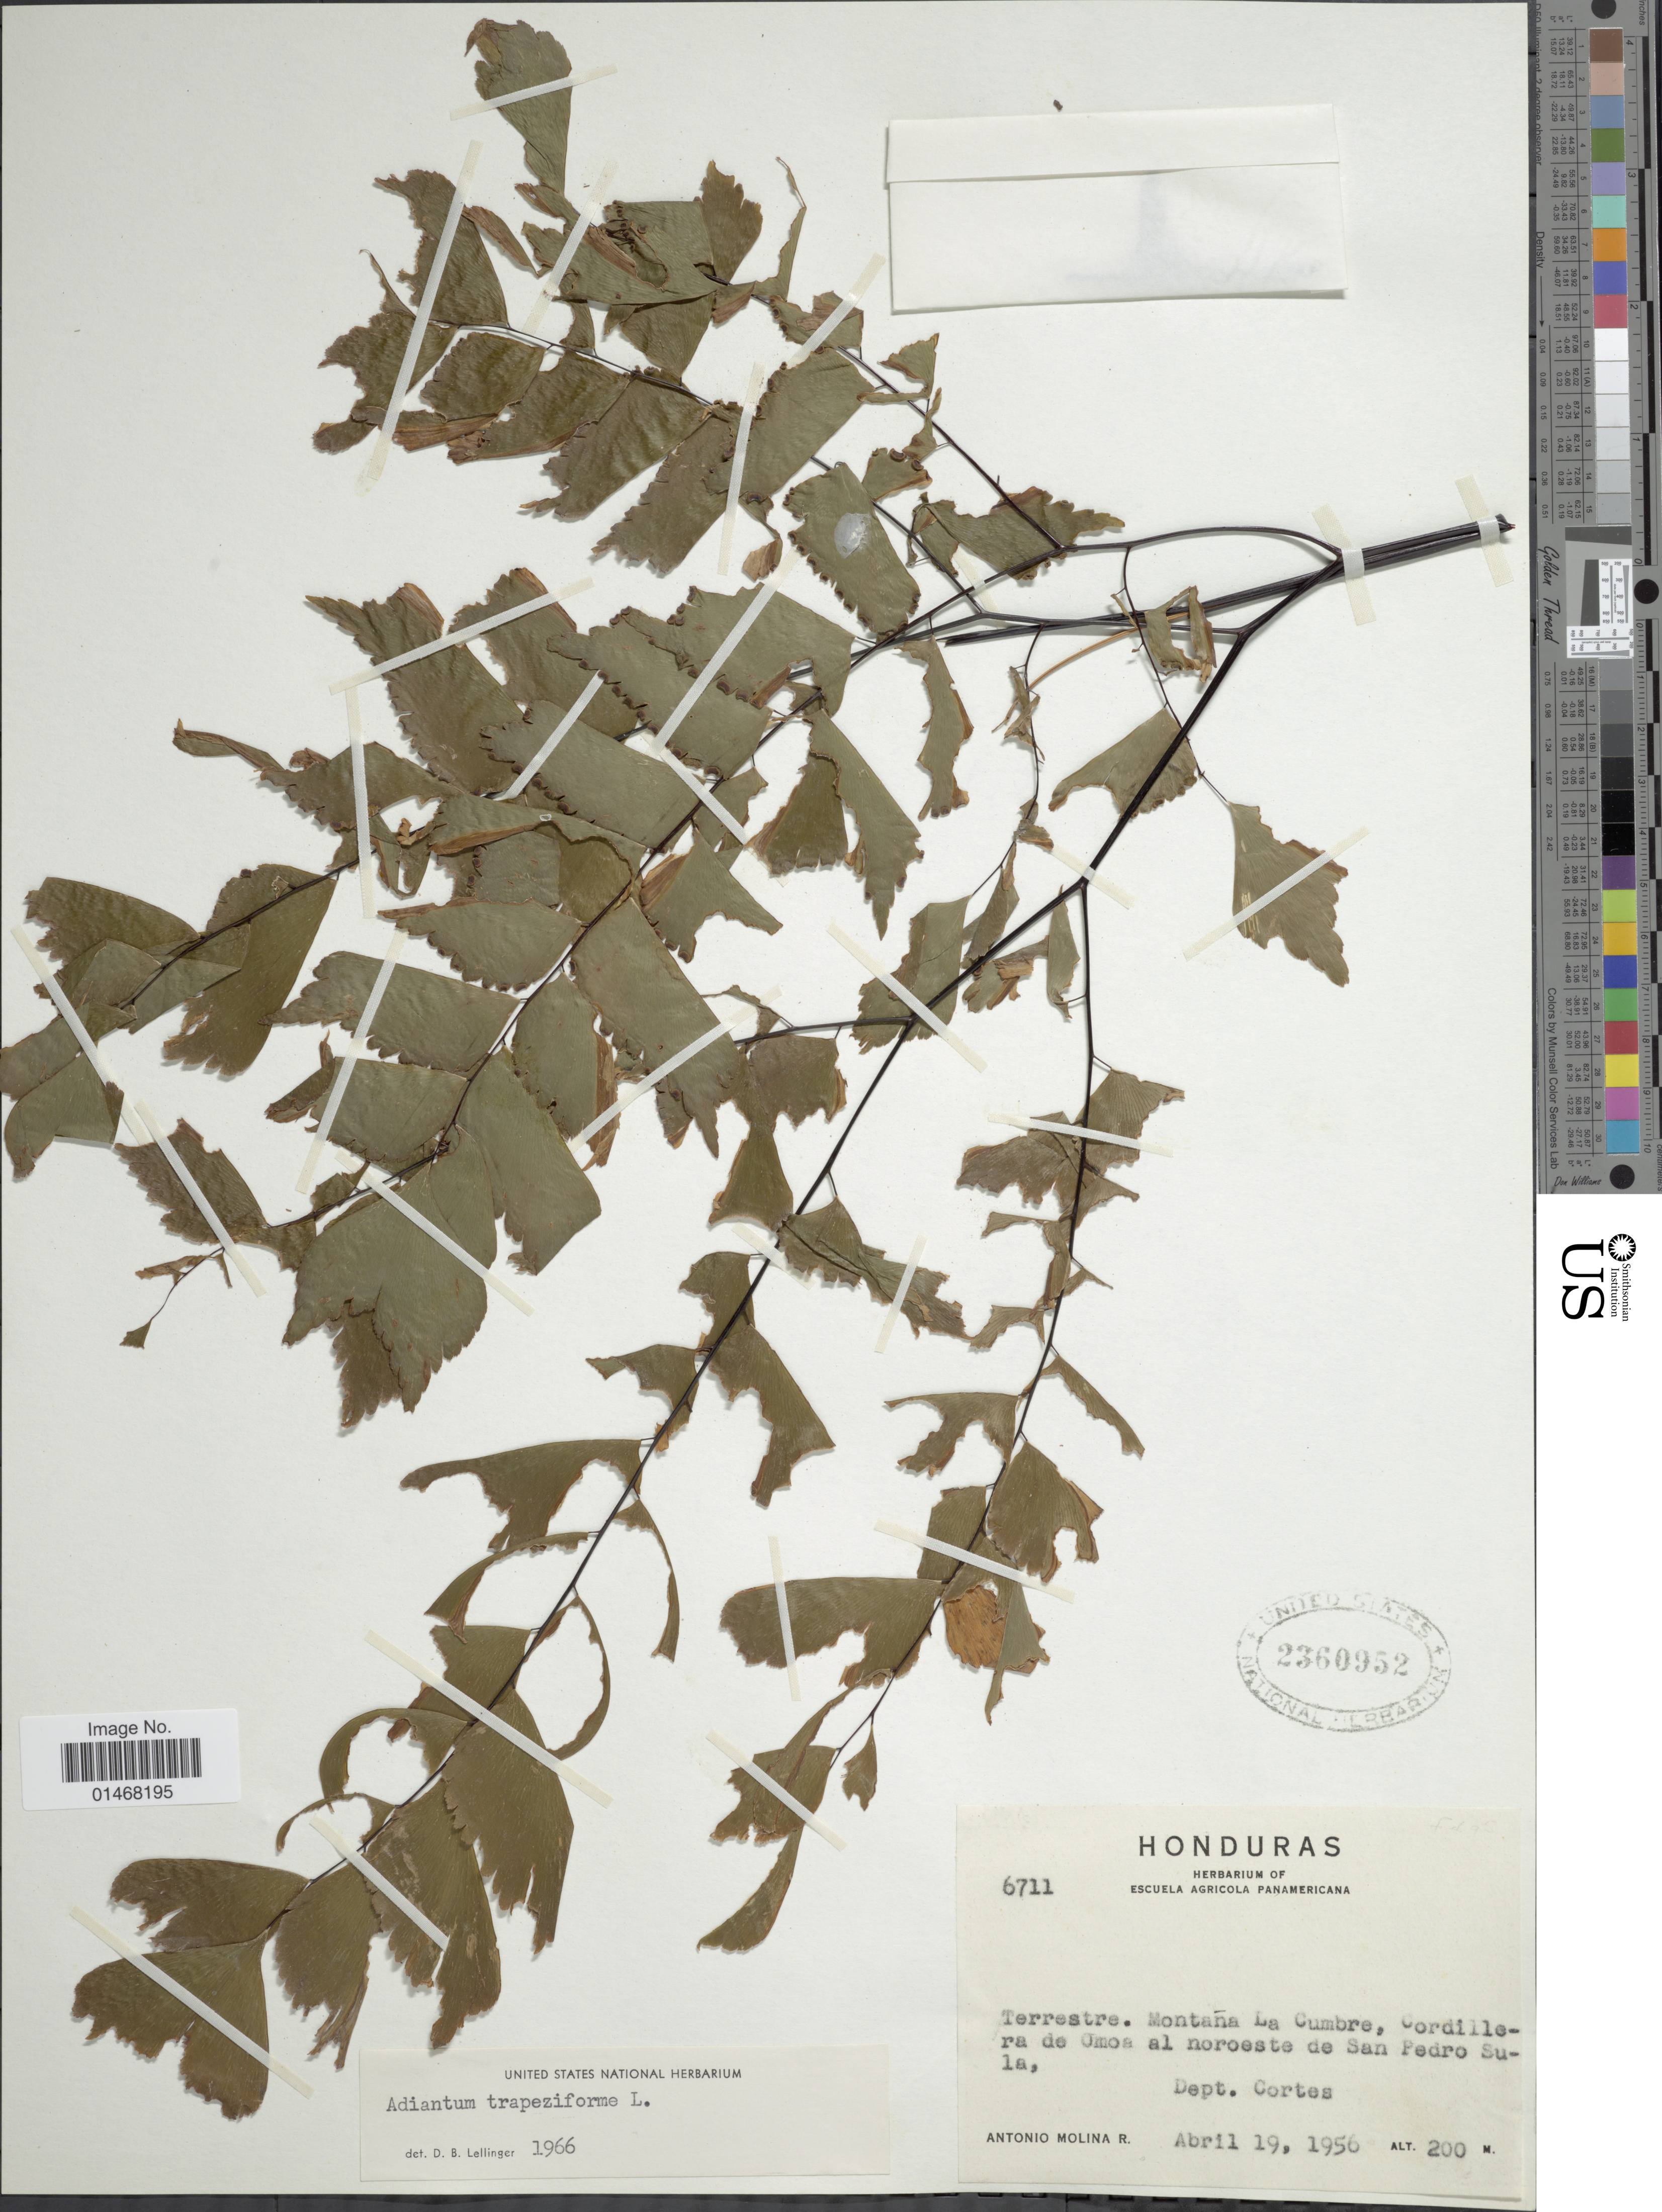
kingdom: Plantae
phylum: Tracheophyta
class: Polypodiopsida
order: Polypodiales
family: Pteridaceae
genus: Adiantum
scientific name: Adiantum trapeziforme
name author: L.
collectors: A. Molina R.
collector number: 6711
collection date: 1956-04-19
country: Honduras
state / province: Cortés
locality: Montaña La Cumbre, Cordillera de Omoa al noroeste de San Pedro Sula, Dept Cortes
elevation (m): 200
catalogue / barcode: US 2360952